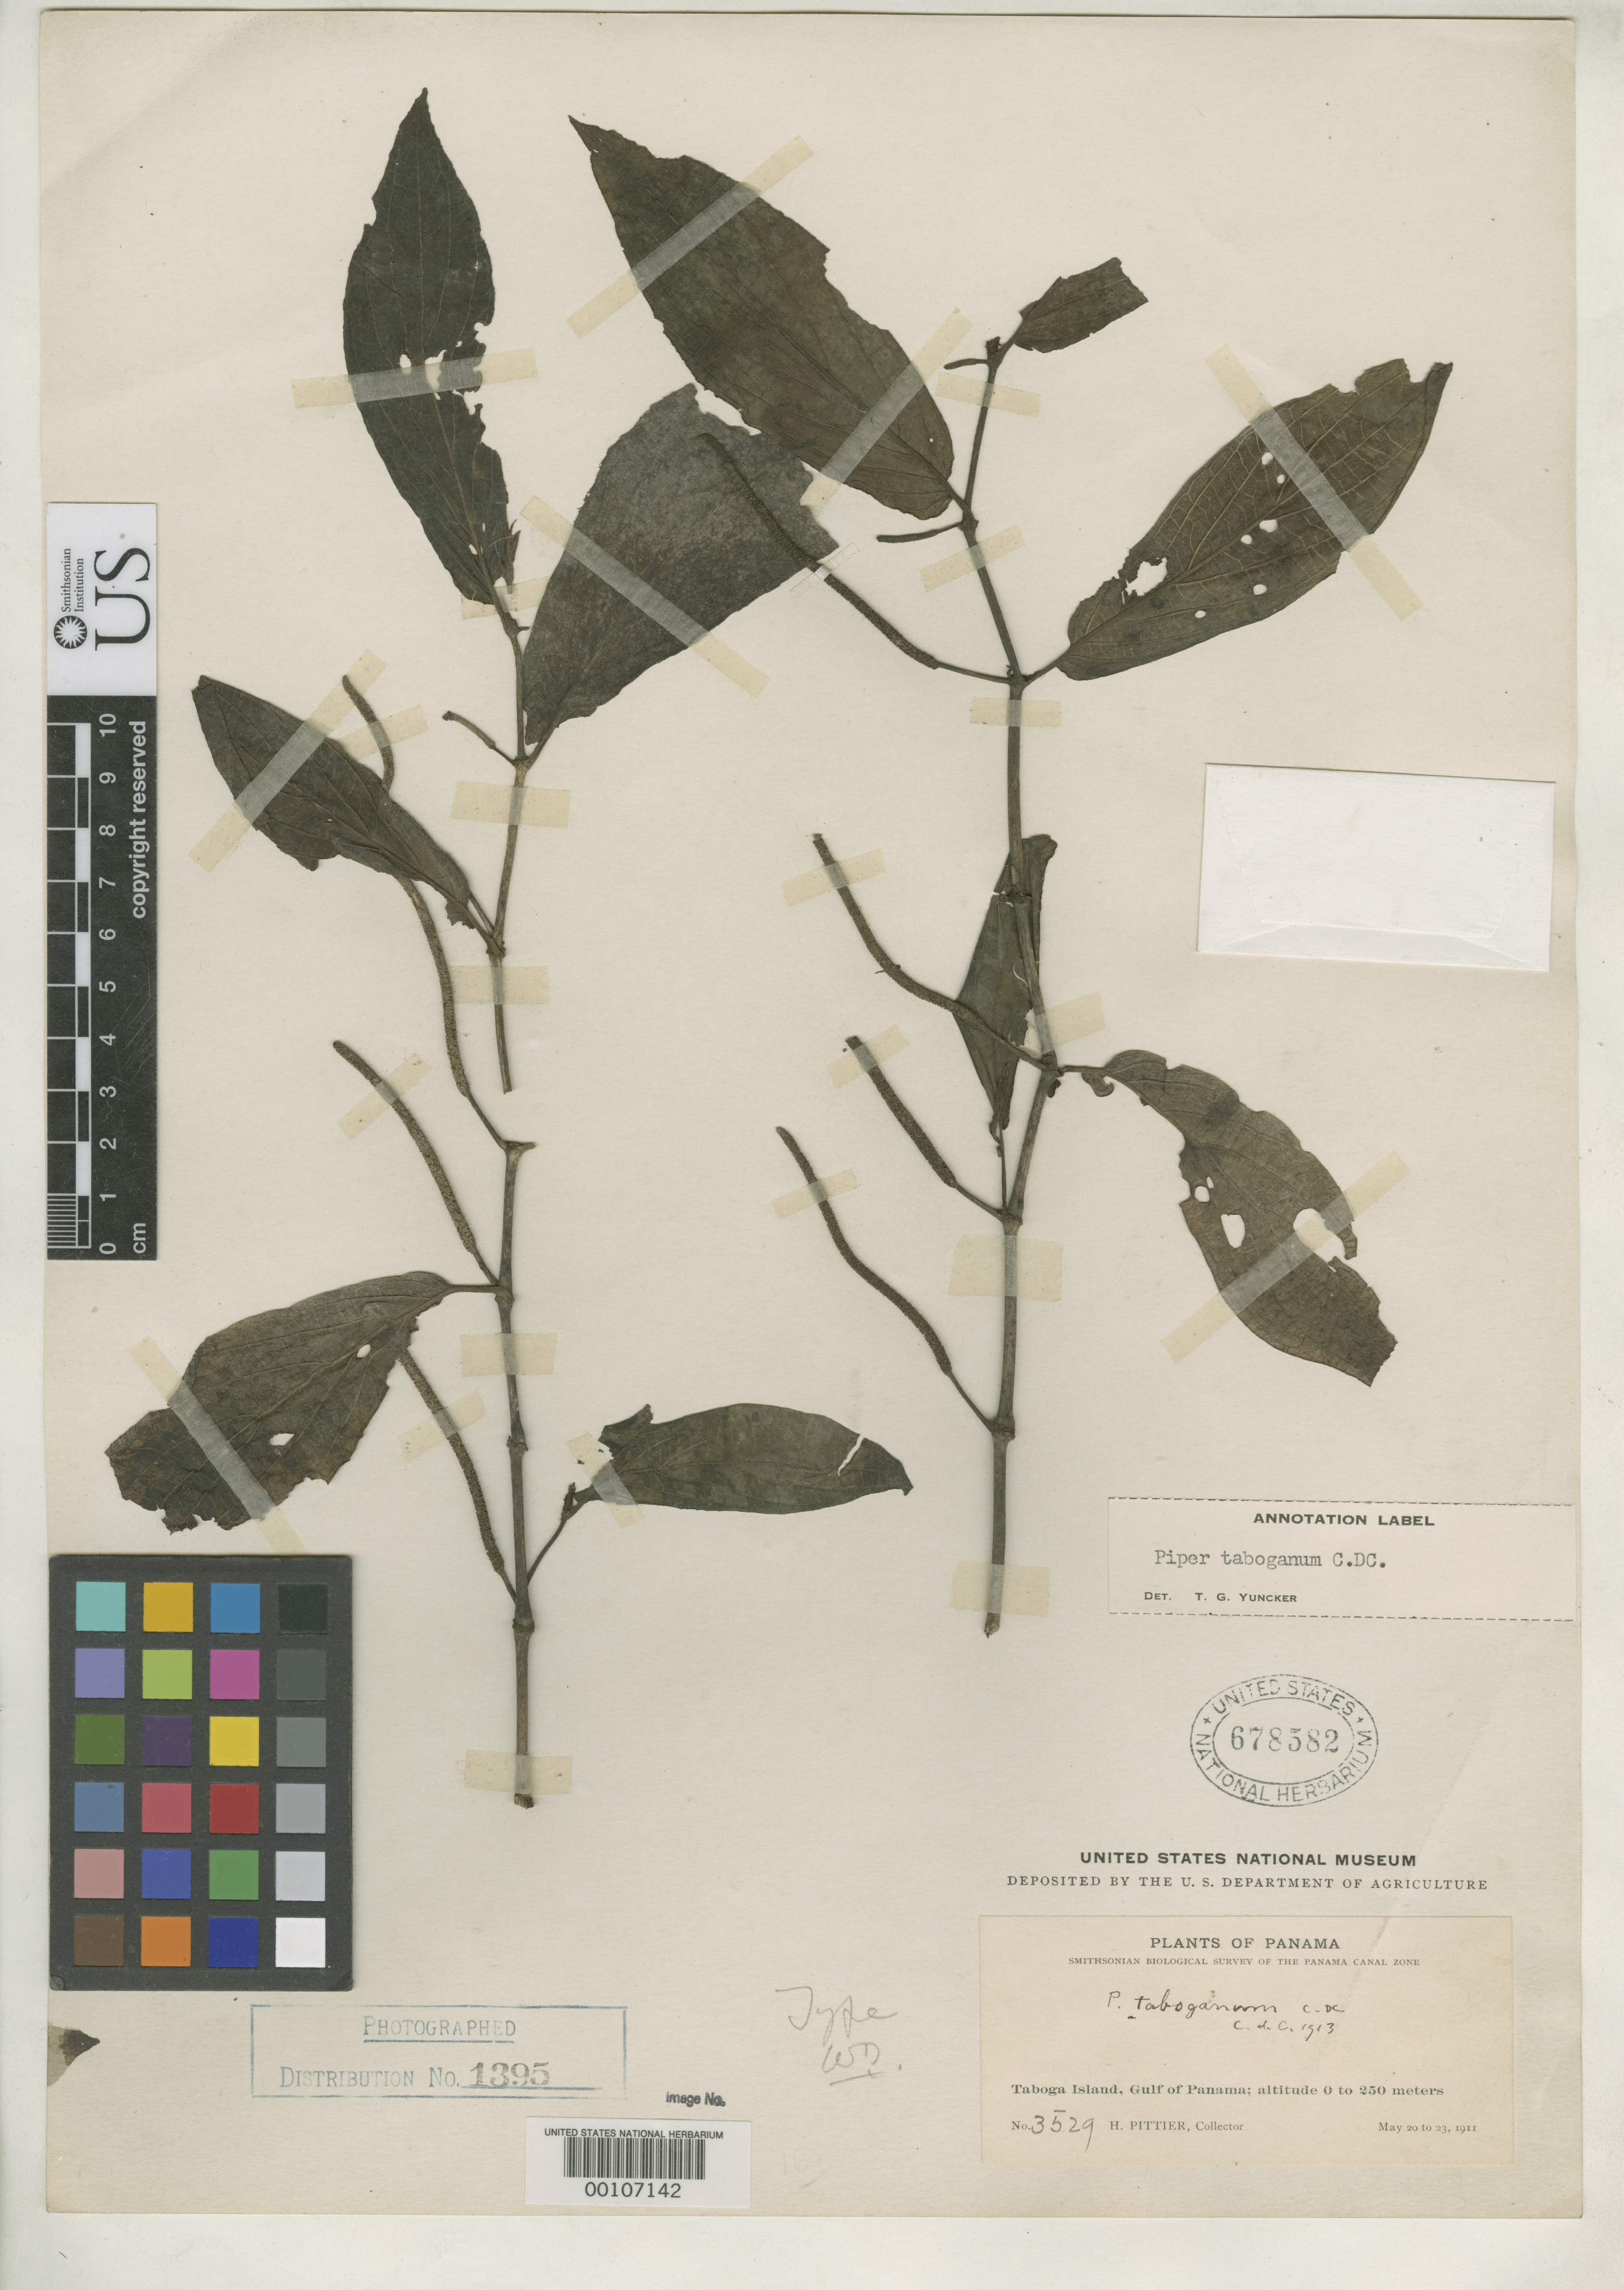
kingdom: Plantae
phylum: Tracheophyta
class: Magnoliopsida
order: Piperales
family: Piperaceae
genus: Piper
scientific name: Piper taboganum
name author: C. DC.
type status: Holotype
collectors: H. F. Pittier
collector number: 3529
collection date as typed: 20 May 1911 to 23 May 1911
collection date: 1911-05-20/1911-05-23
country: Panama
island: Taboga Island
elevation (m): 0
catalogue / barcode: US 678582